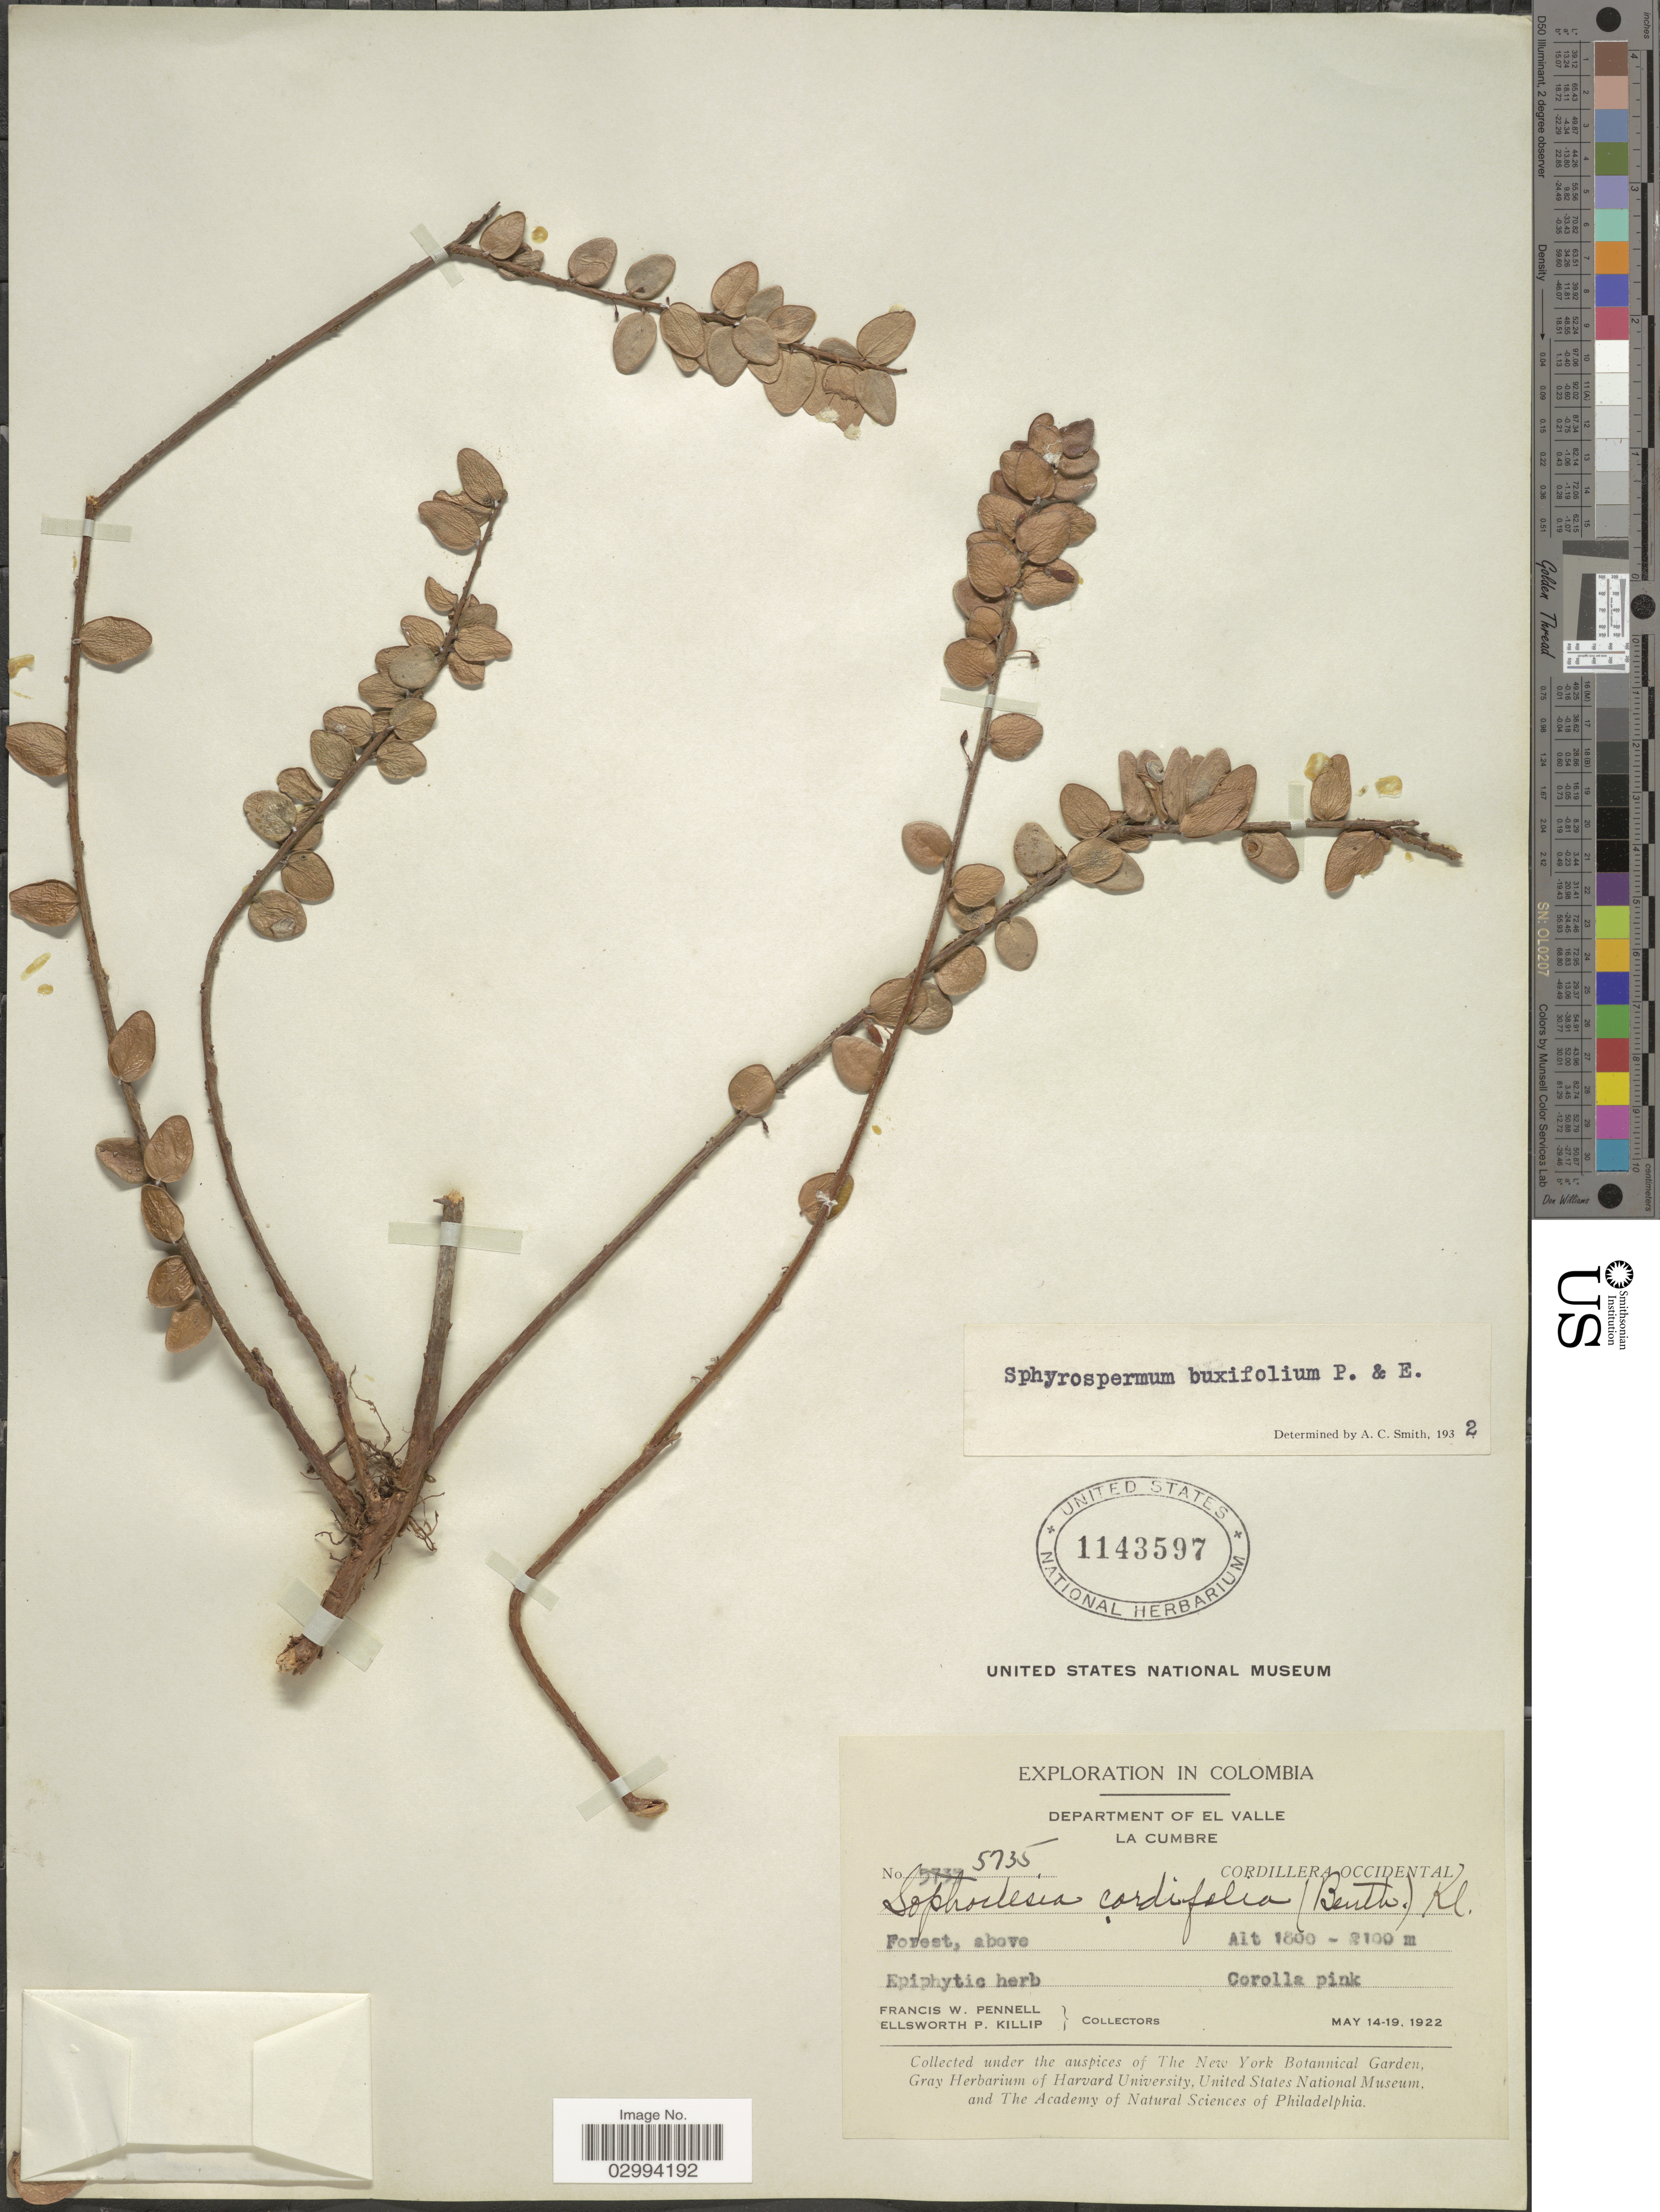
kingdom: Plantae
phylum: Tracheophyta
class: Magnoliopsida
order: Ericales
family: Ericaceae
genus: Sphyrospermum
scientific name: Sphyrospermum buxifolium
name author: Poepp. & Endl.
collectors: F. W. Pennell & E. P. Killip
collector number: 5735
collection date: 1922-05-14/1922-05-19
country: Colombia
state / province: Valle del Cauca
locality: Department of El Valle, La Cumbre. Cordillera Occidental.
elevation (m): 1800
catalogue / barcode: US 1143597